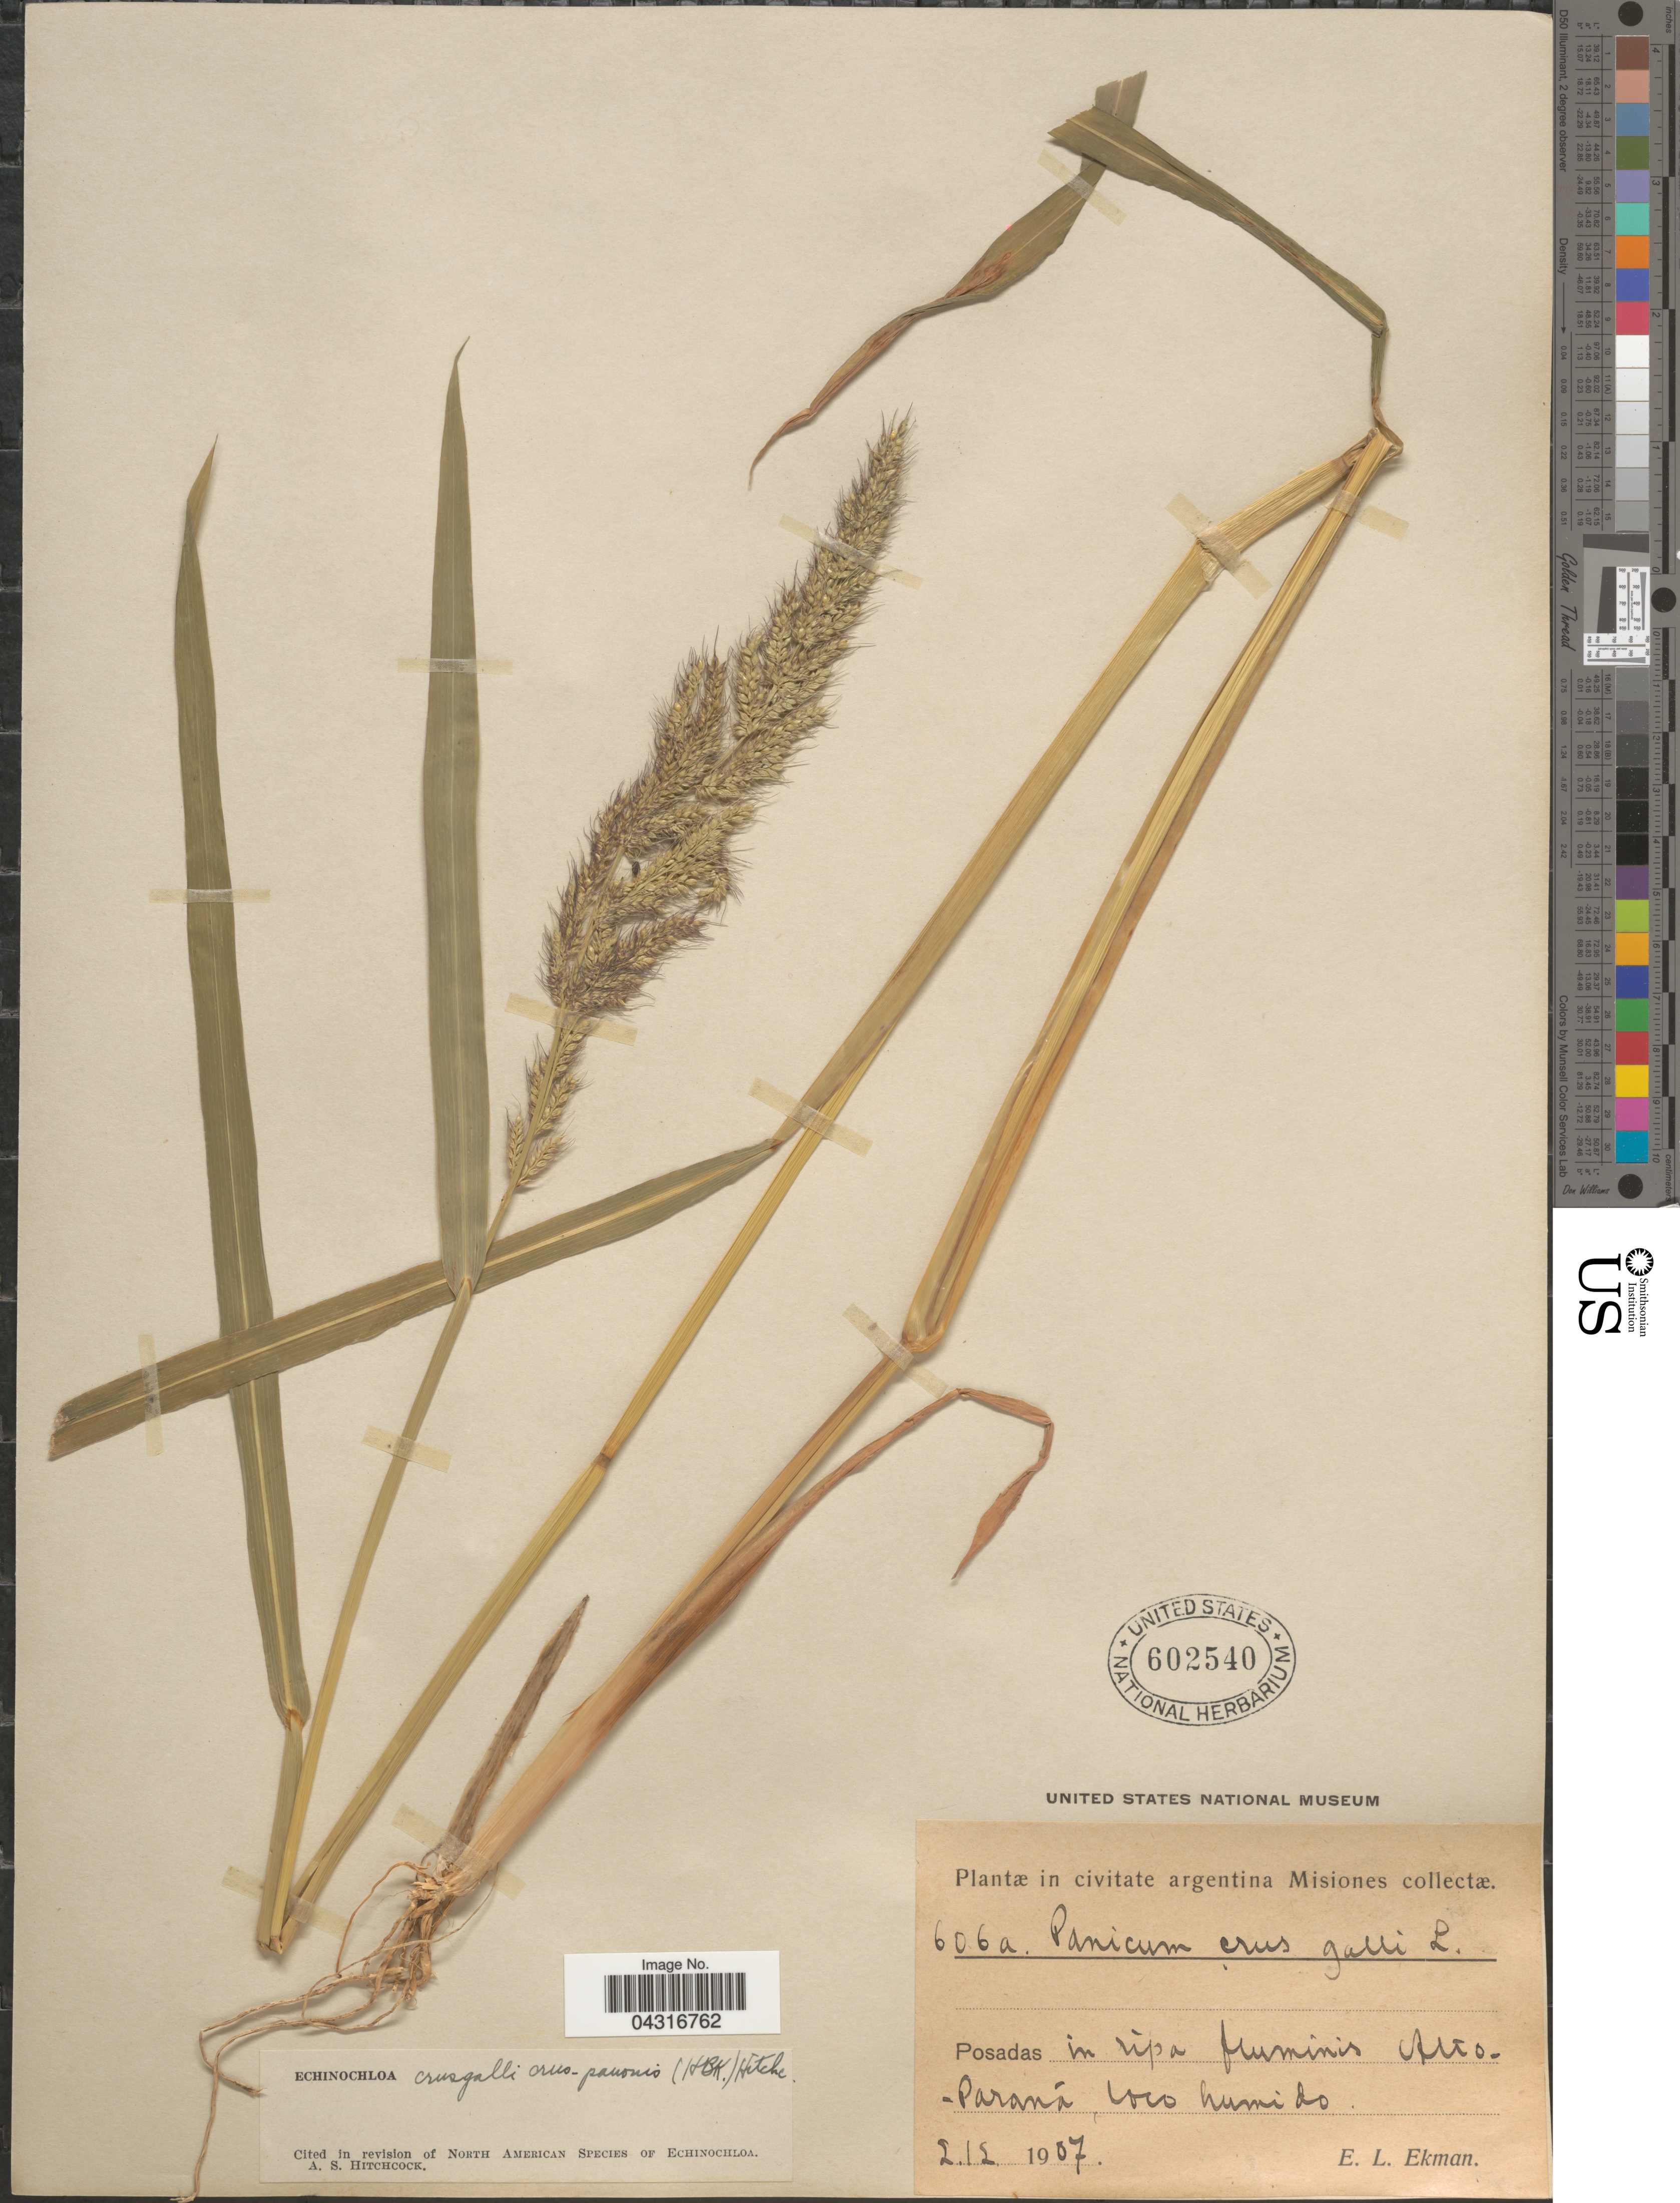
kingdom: Plantae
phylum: Tracheophyta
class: Liliopsida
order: Poales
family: Poaceae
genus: Echinochloa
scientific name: Echinochloa crus-pavonis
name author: (Kunth) Schult.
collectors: E. L. Ekman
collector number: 606a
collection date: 1907-12-02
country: Argentina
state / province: Misiones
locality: Posadas in ripa fluminis Alto-Paraná, loco humido.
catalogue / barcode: US 602540